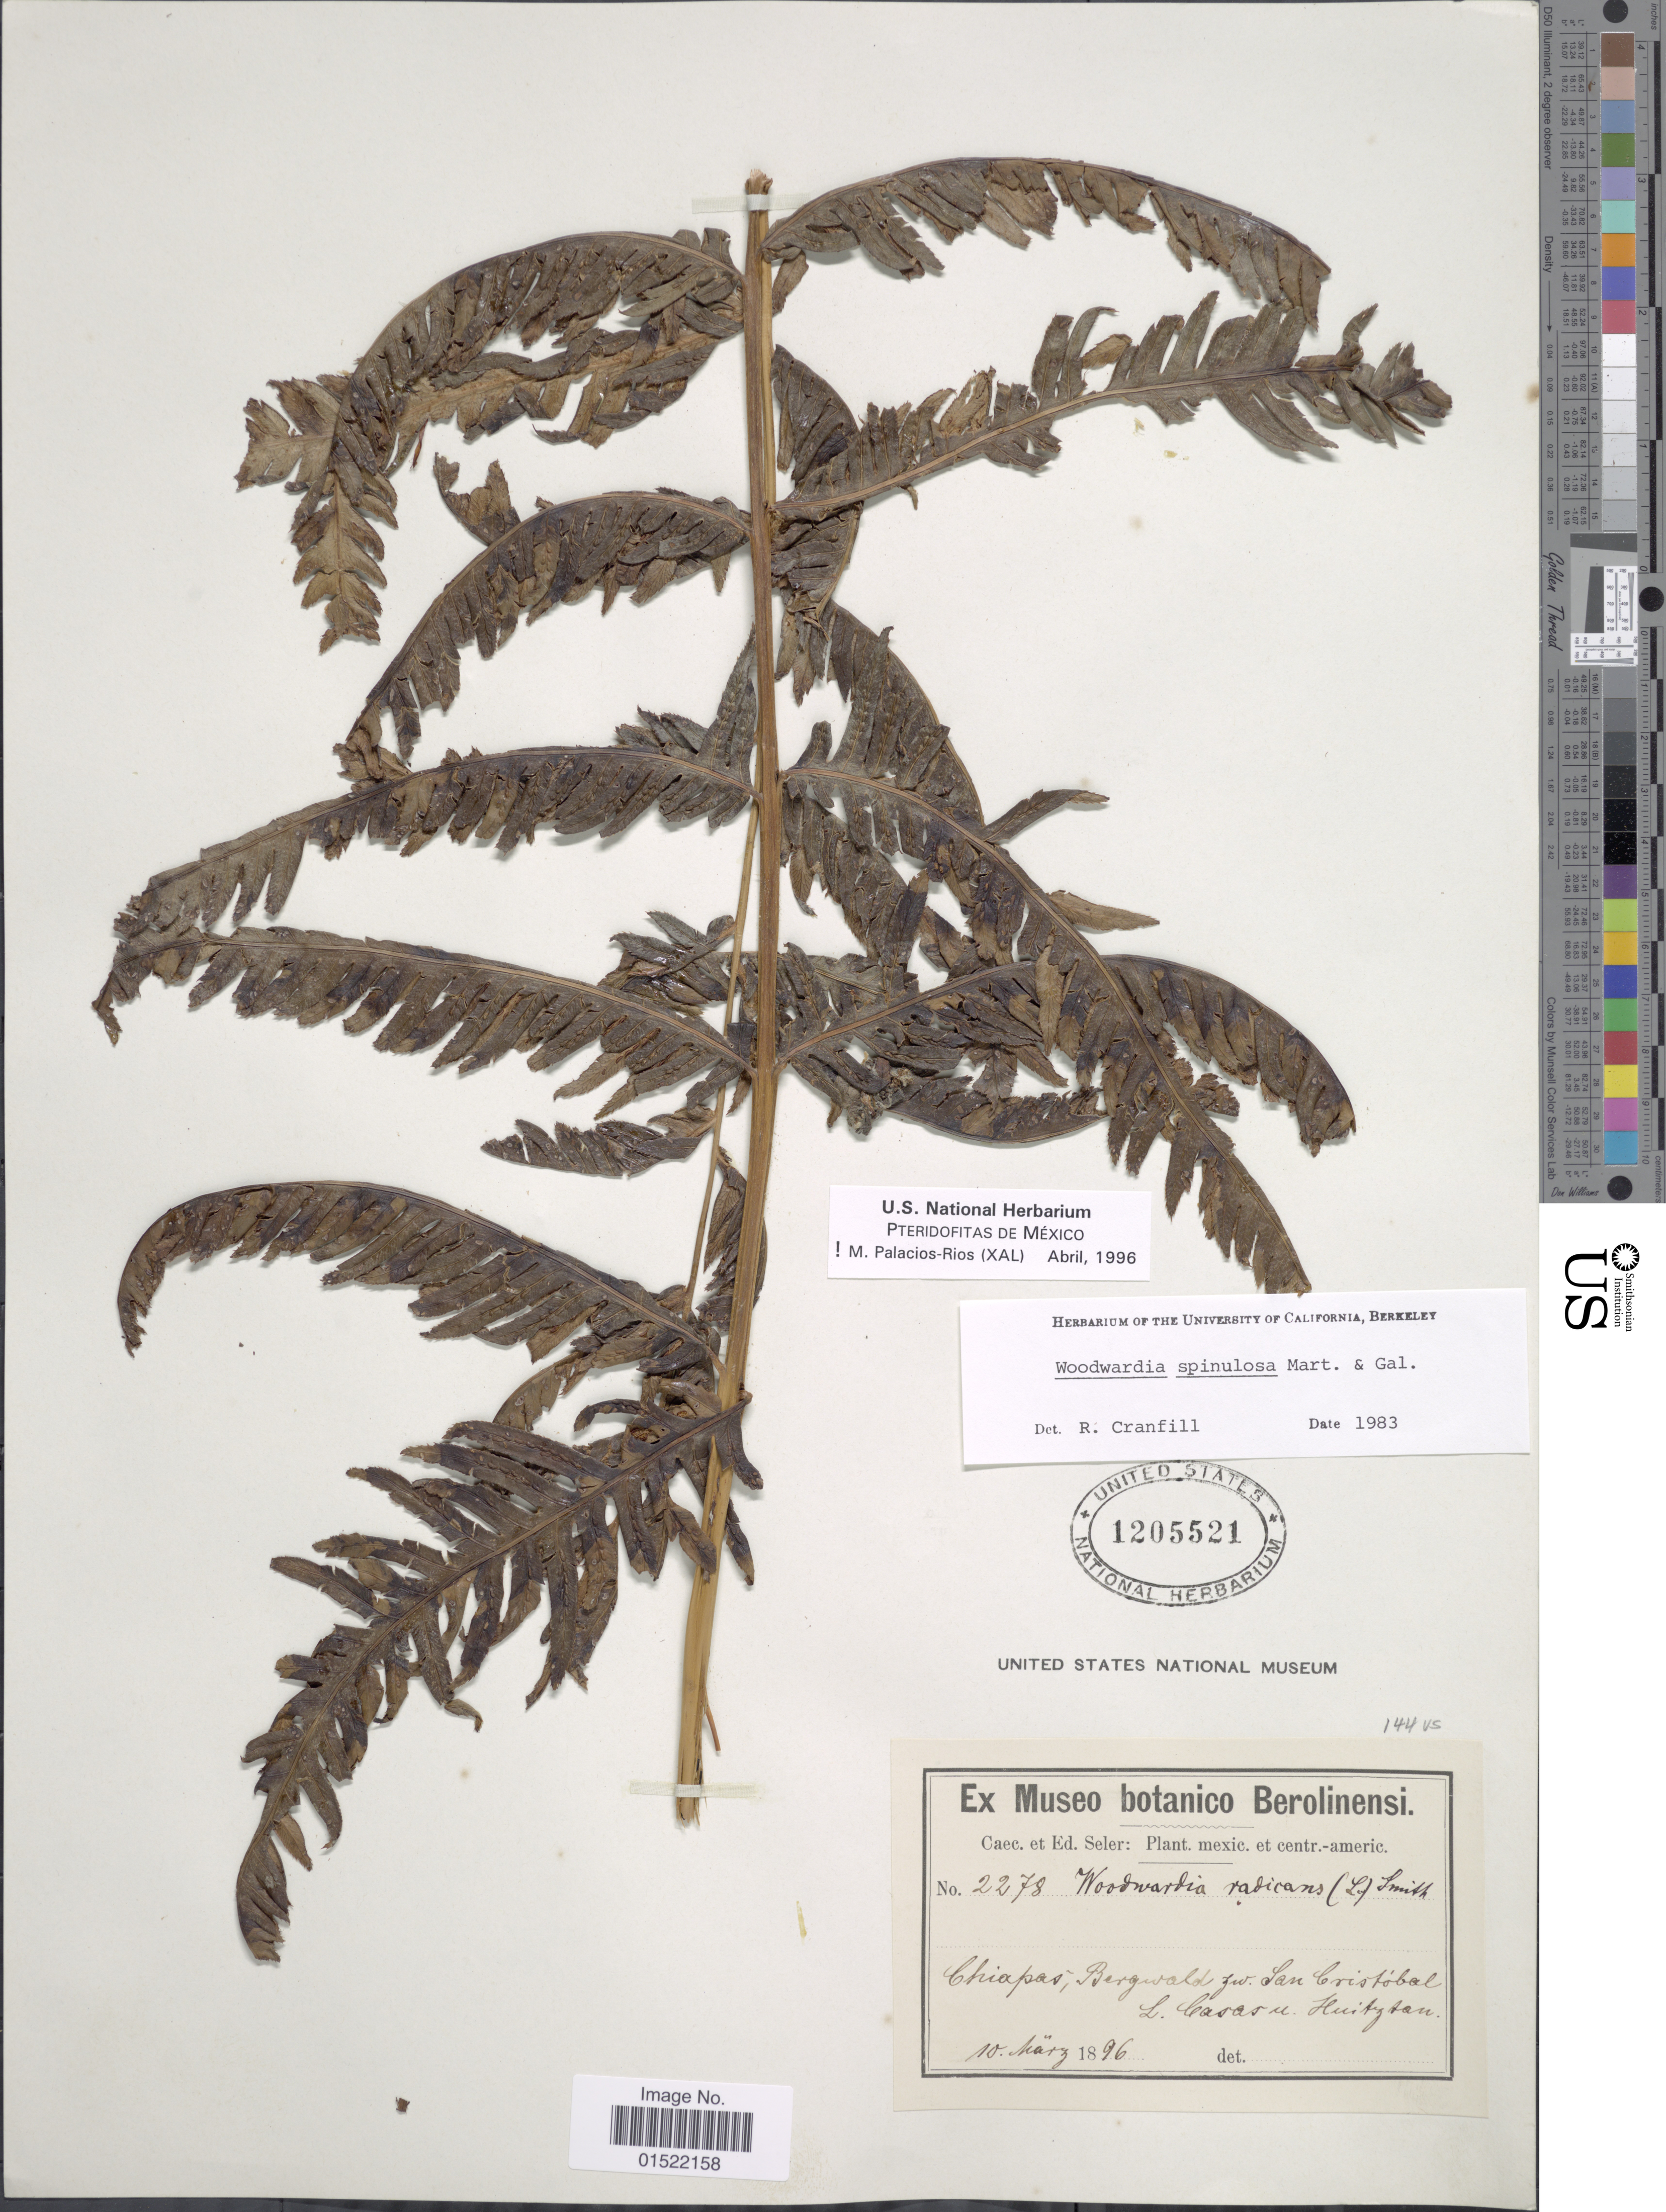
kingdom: Plantae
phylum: Tracheophyta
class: Polypodiopsida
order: Polypodiales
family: Blechnaceae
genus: Woodwardia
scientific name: Woodwardia spinulosa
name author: M. Martens & Galeotti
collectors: ex Caec. et Ed Seler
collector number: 2278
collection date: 1896-03-10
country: Mexico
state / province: Chiapas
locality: Mexic., Centr. Americ, Chiapas, Bergwalde zw. San Critobal, L. Casas u Huitztan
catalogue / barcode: US 1205521